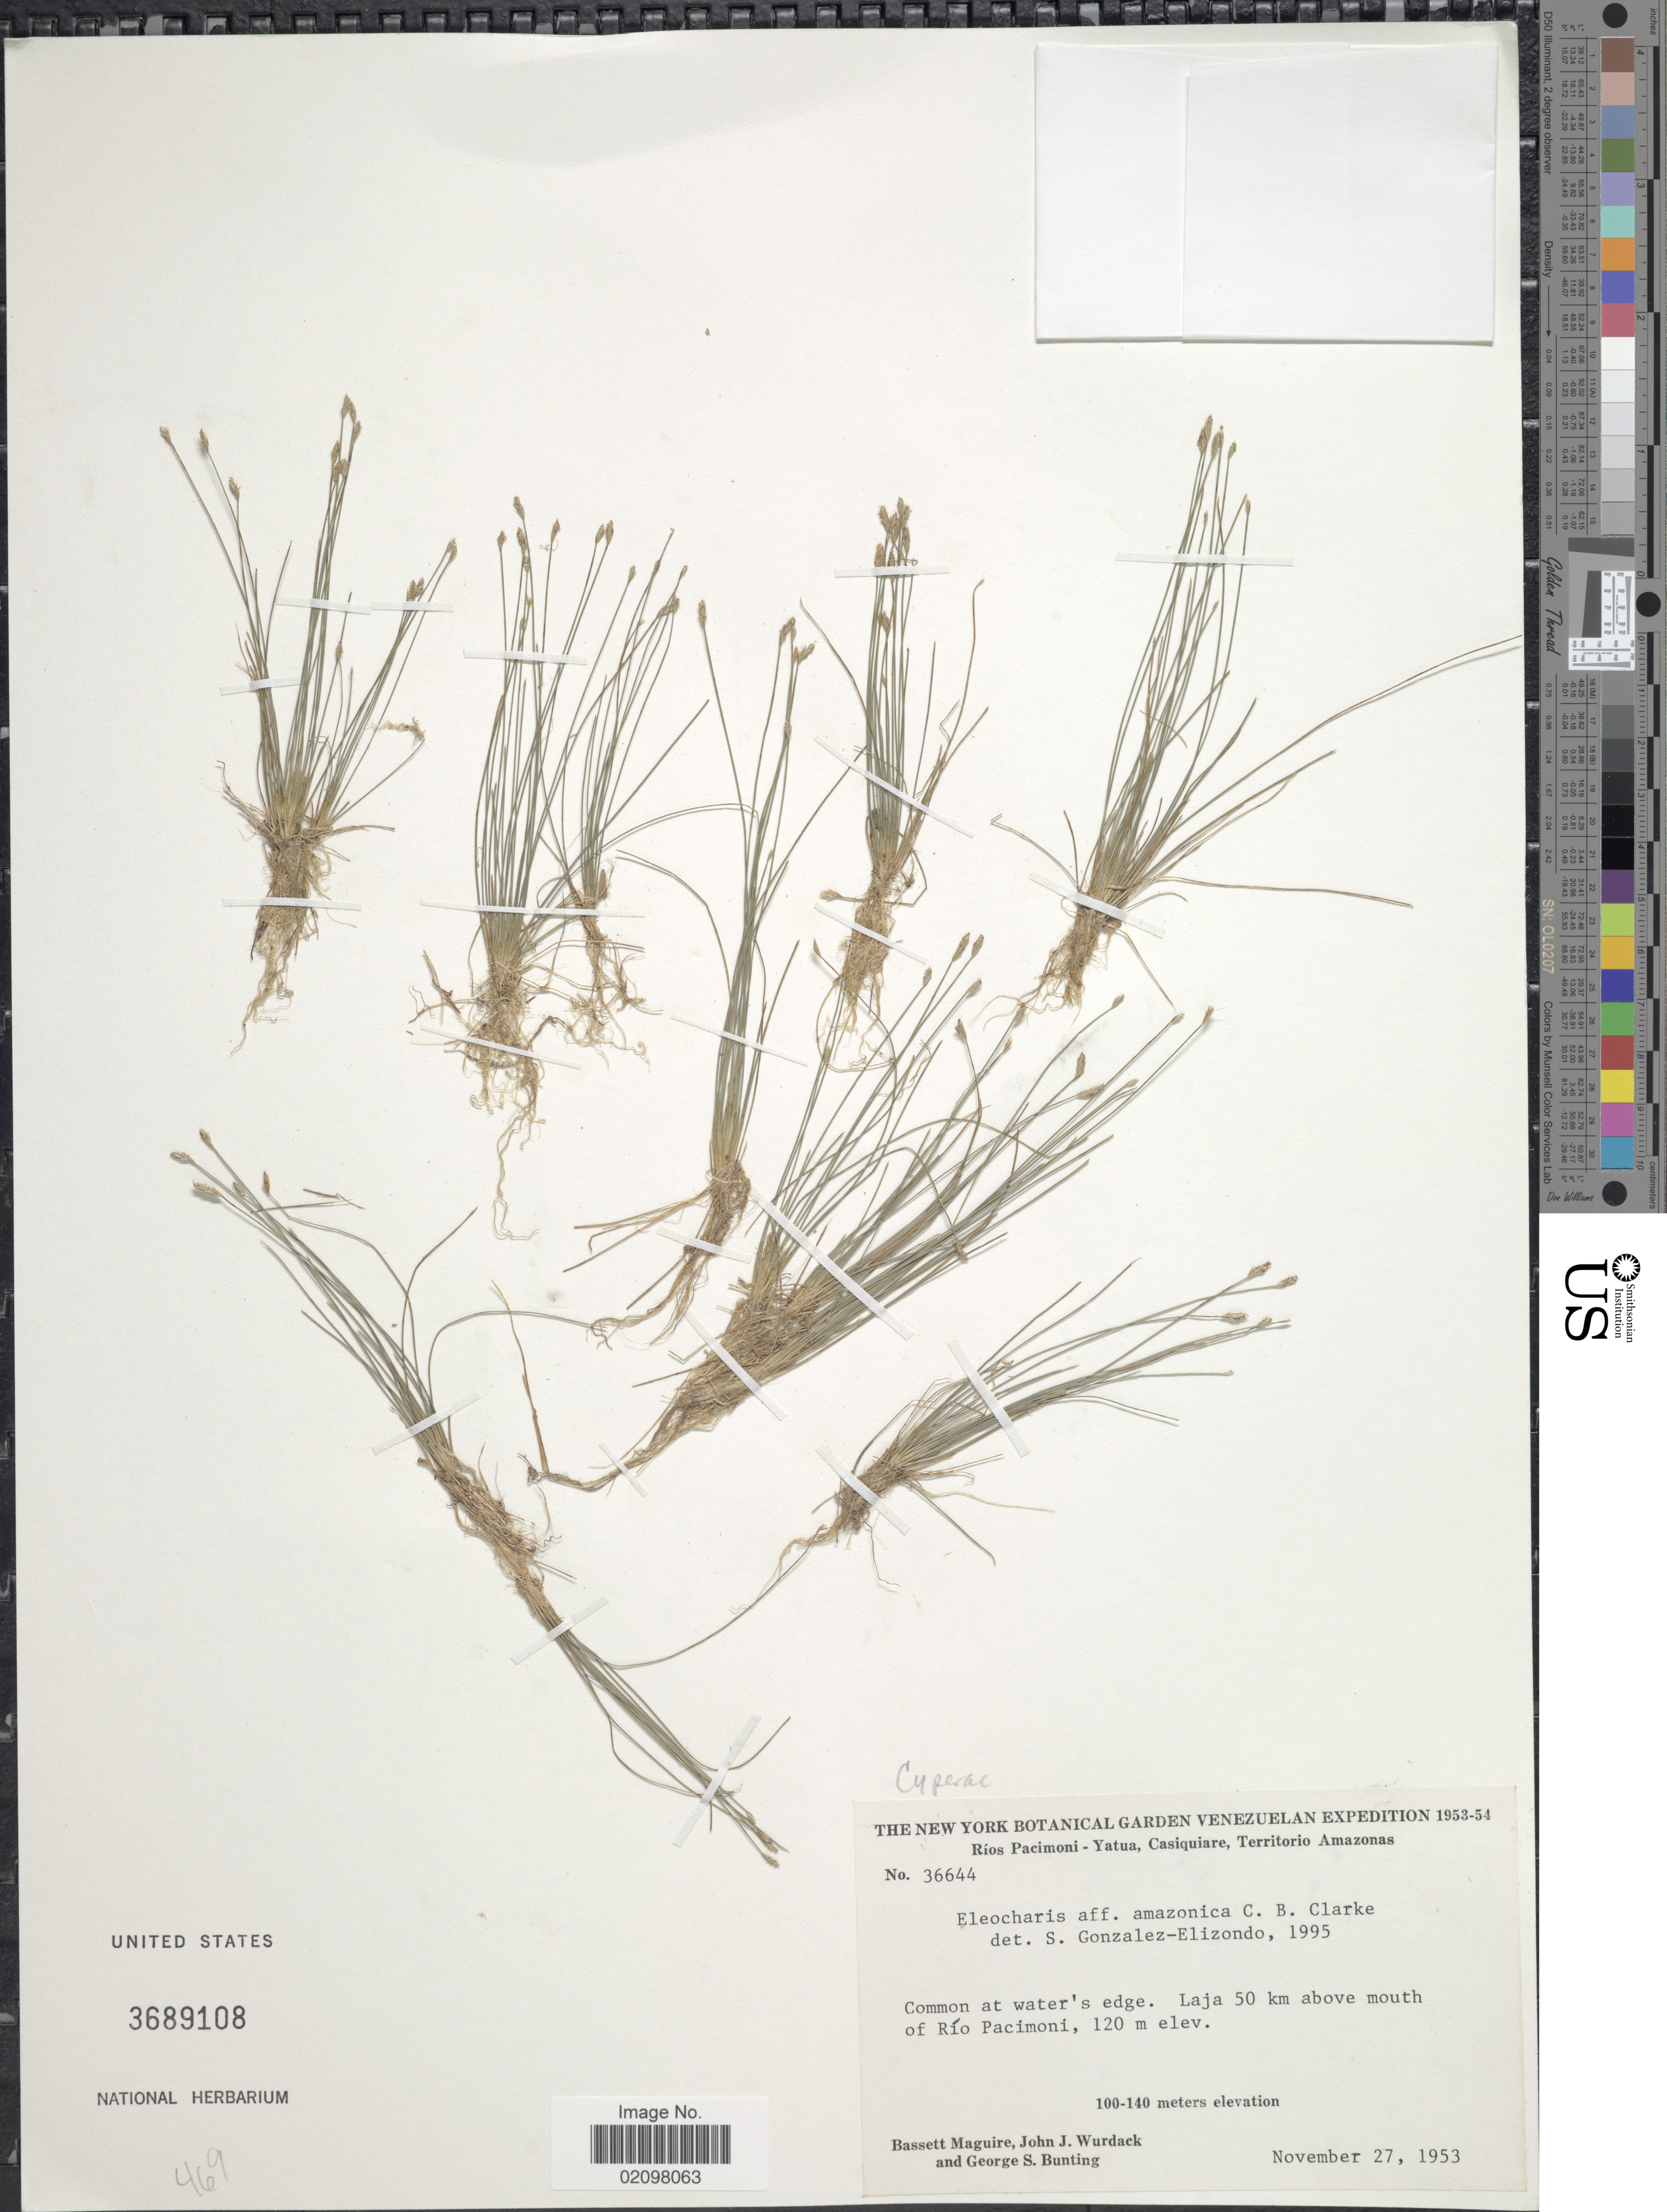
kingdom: Plantae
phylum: Tracheophyta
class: Liliopsida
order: Poales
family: Cyperaceae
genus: Eleocharis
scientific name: Eleocharis amazonica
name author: C.B. Clarke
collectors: B. Maguire, J. J. Wurdack & G. S. Bunting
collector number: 36644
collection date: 1953-11-27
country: Venezuela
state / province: Amazonas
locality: Ríos Pacimoni - Yatua, Casiquiare, Territorio Amazonas, Common at water's edge. Laja 50 km above mouth of Río Pacimoni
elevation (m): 120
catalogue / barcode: US 3689108